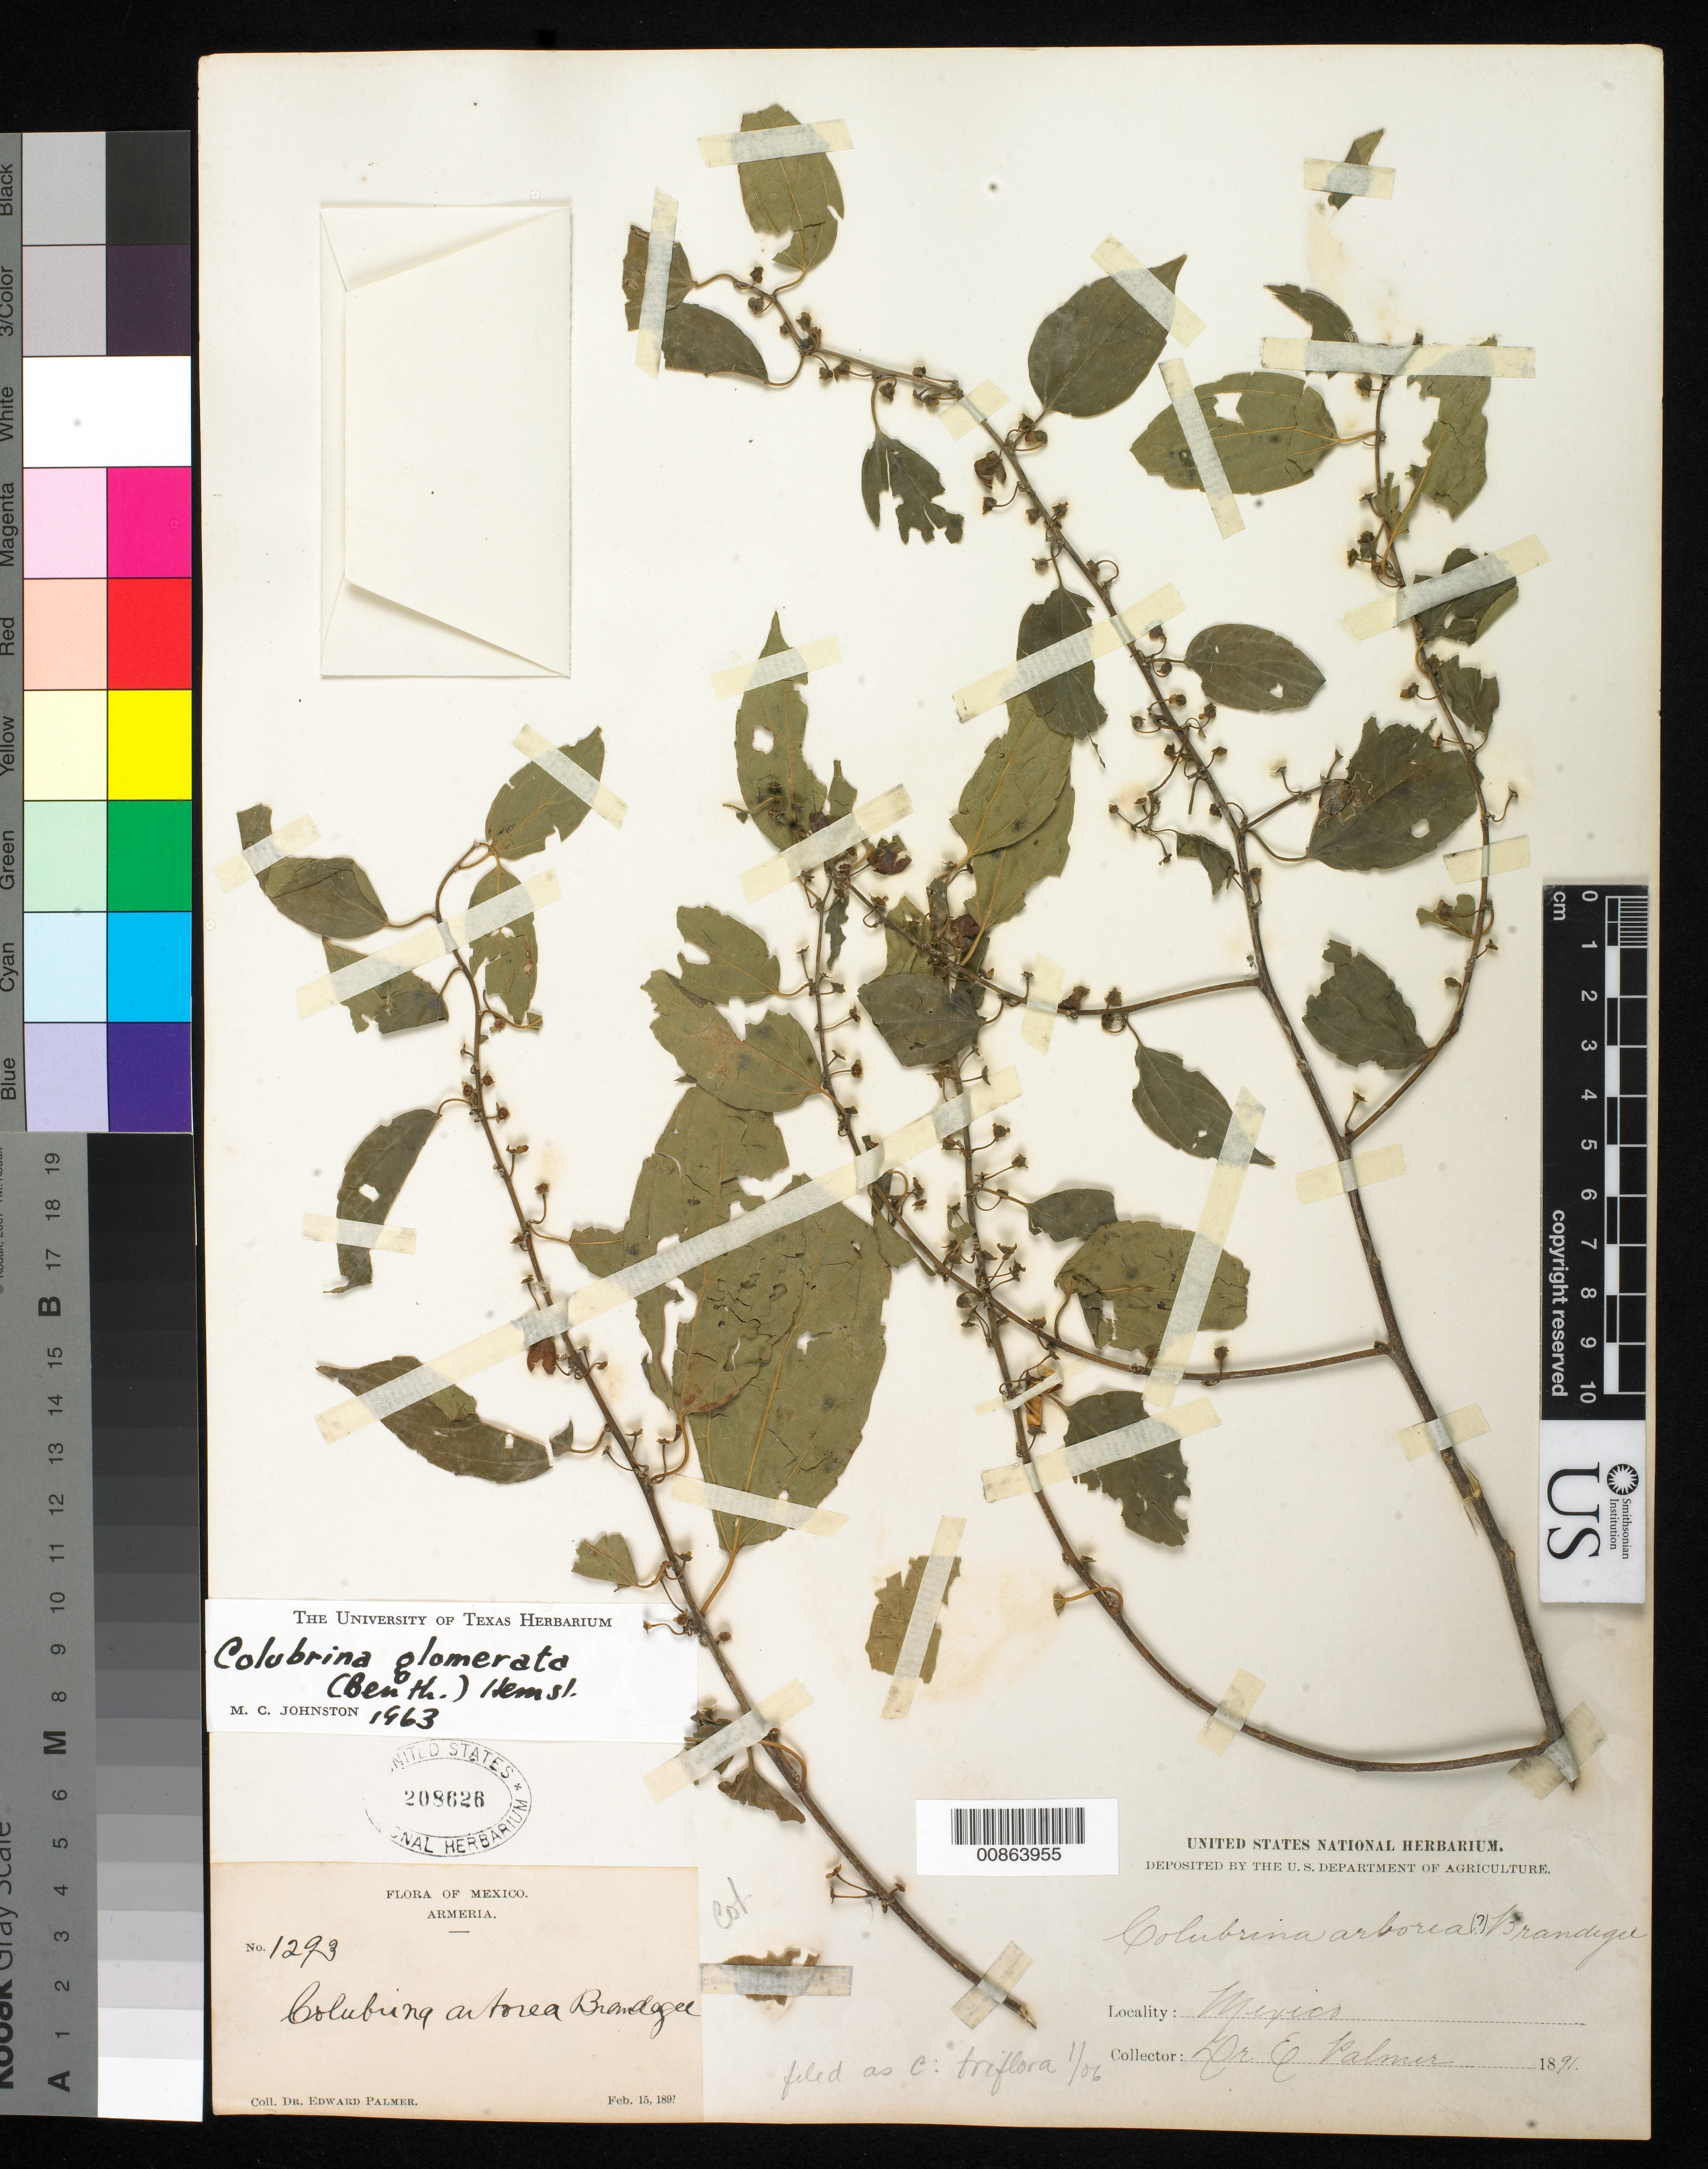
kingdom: Plantae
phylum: Tracheophyta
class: Magnoliopsida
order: Rosales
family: Rhamnaceae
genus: Colubrina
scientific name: Colubrina triflora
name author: Brongn. ex Sweet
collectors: E. Palmer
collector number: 1293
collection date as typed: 15 Feb 1891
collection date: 1891-02-15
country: Mexico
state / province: Colima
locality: Armeria, Colima.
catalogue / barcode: US 208626